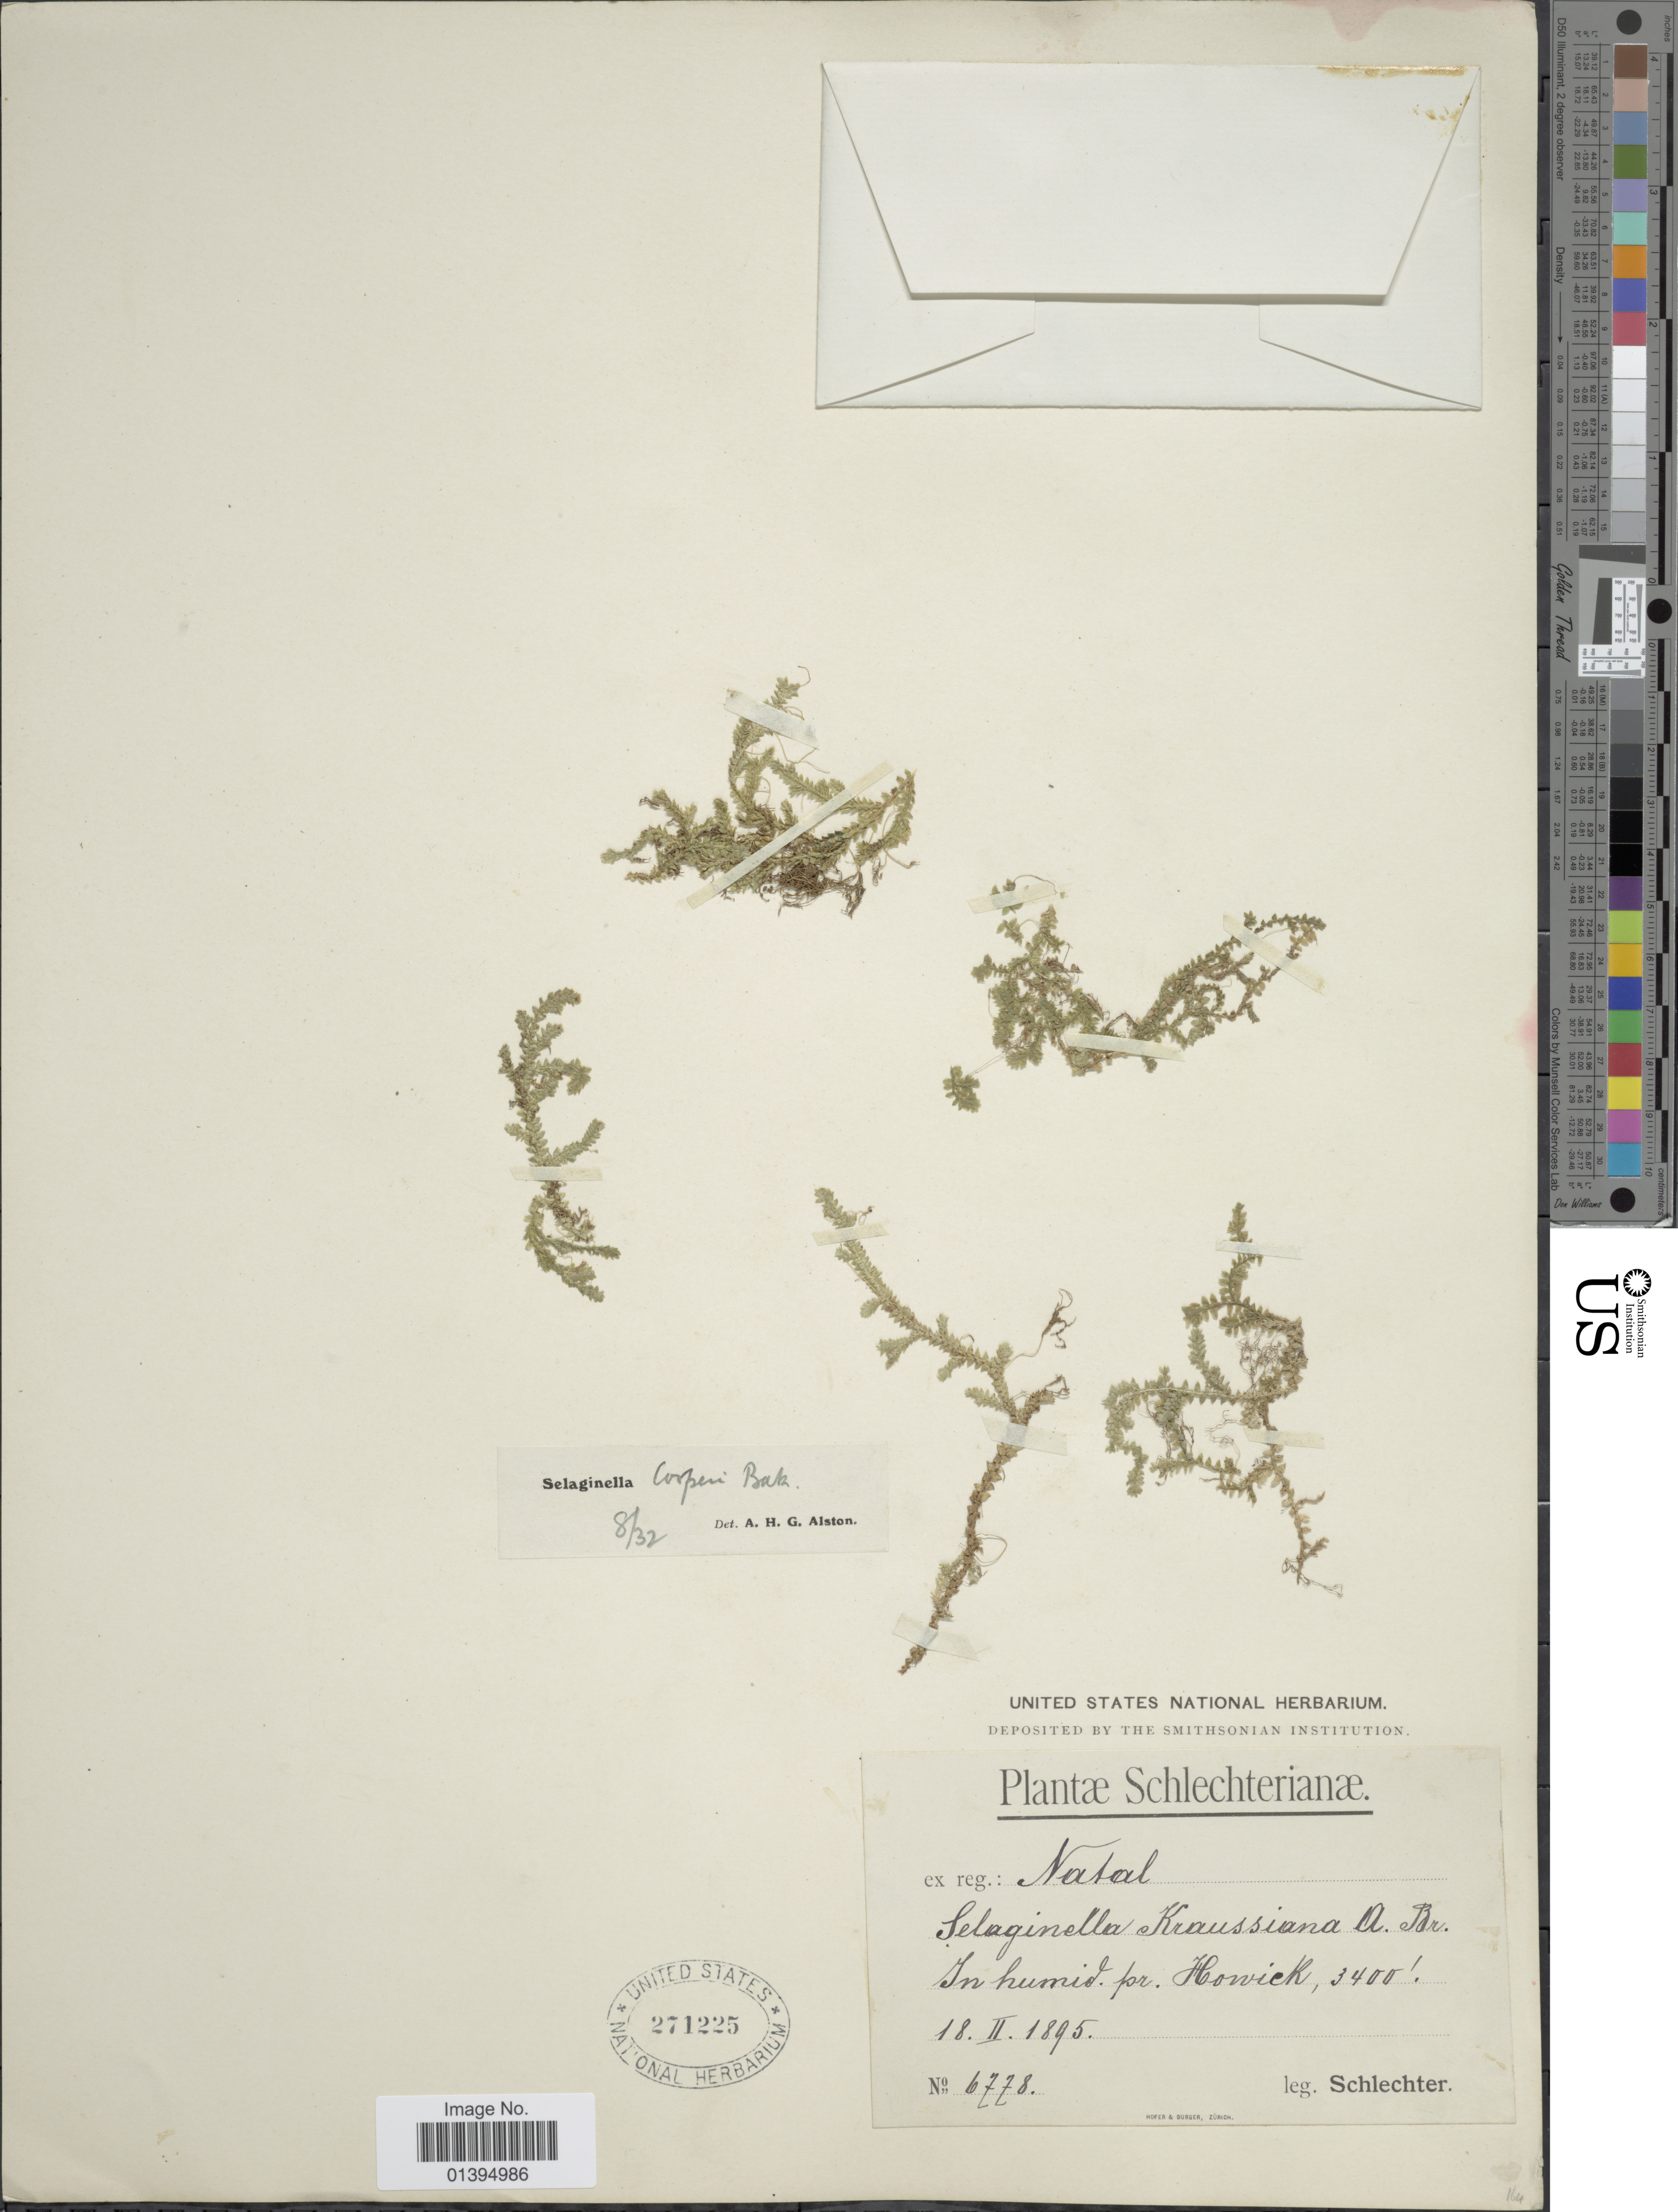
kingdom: Plantae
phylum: Tracheophyta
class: Lycopodiopsida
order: Selaginellales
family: Selaginellaceae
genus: Selaginella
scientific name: Selaginella mittenii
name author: Baker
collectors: Schlechter, --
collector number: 6778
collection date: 1895-02-18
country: South Africa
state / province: KwaZulu-Natal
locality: Natal, in humid. pr. Howick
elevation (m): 1036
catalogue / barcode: US 271225